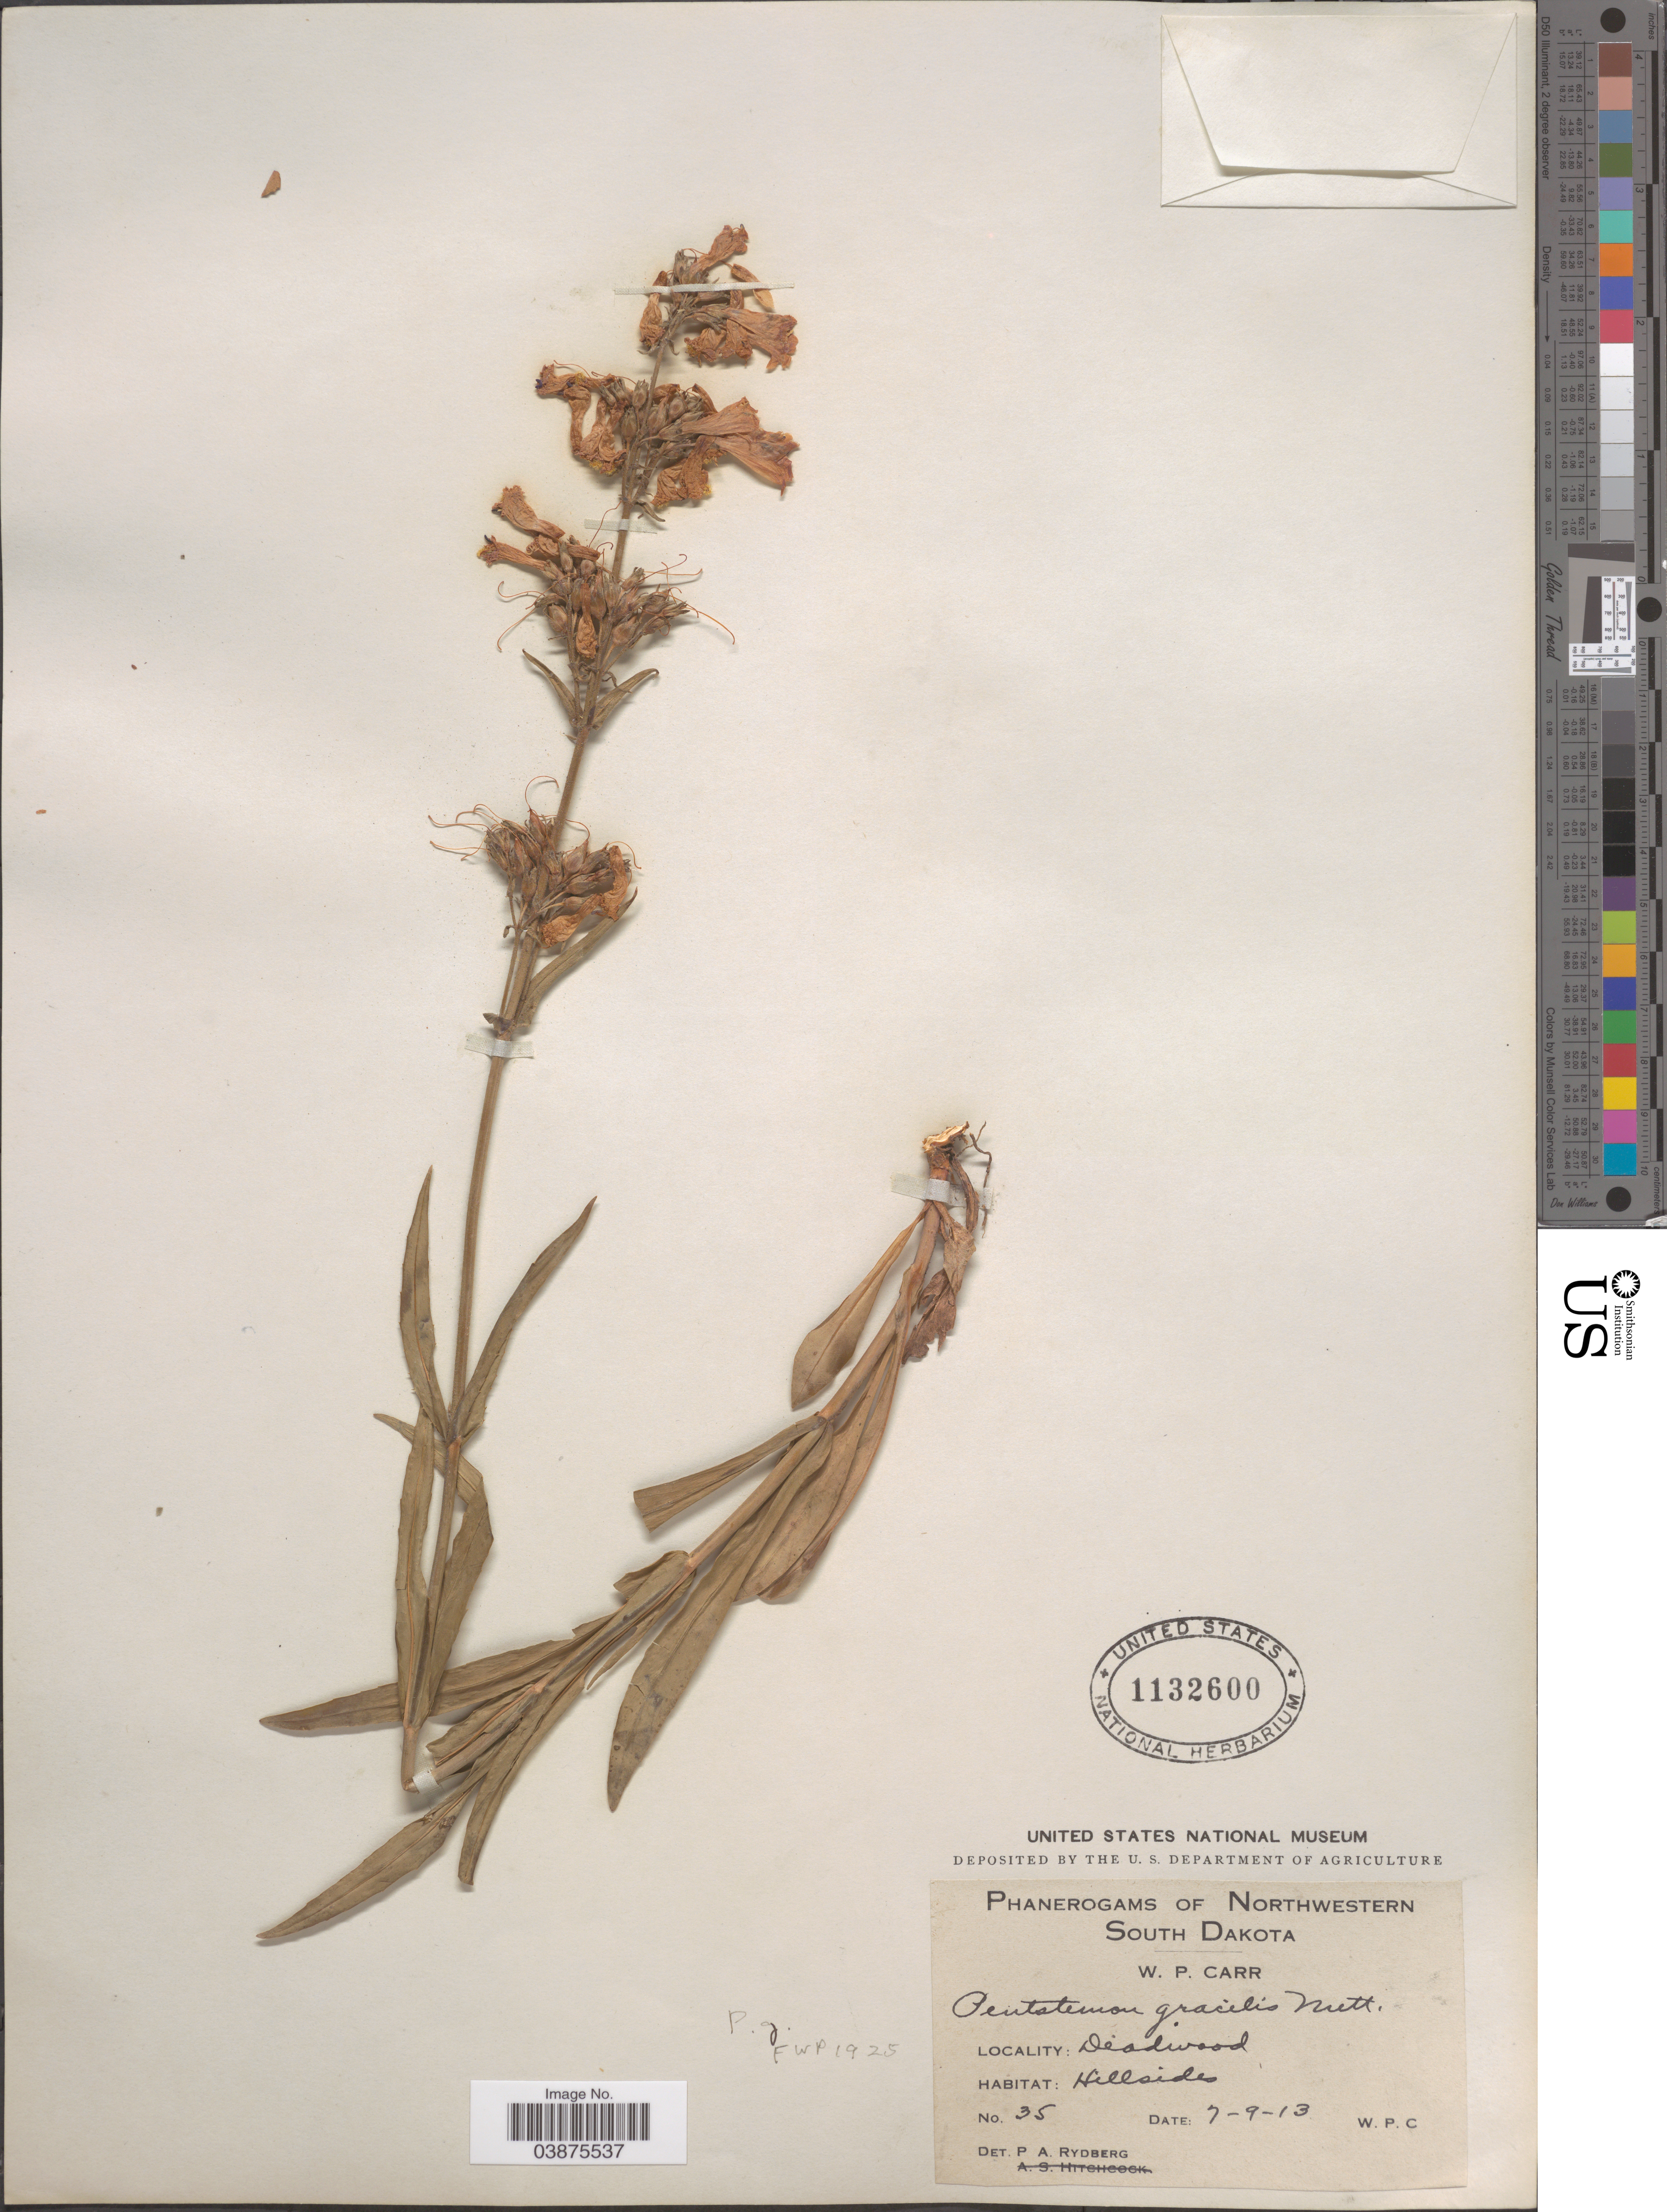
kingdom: Plantae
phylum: Tracheophyta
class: Magnoliopsida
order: Lamiales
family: Plantaginaceae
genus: Penstemon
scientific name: Penstemon gracilis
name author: Nutt.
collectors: W. Carr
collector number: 35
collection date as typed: Transcribed d/m/y: 9/7/13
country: United States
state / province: South Dakota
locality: Northwestern South Dakota. Deadwood. Hillside.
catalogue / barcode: US 1132600